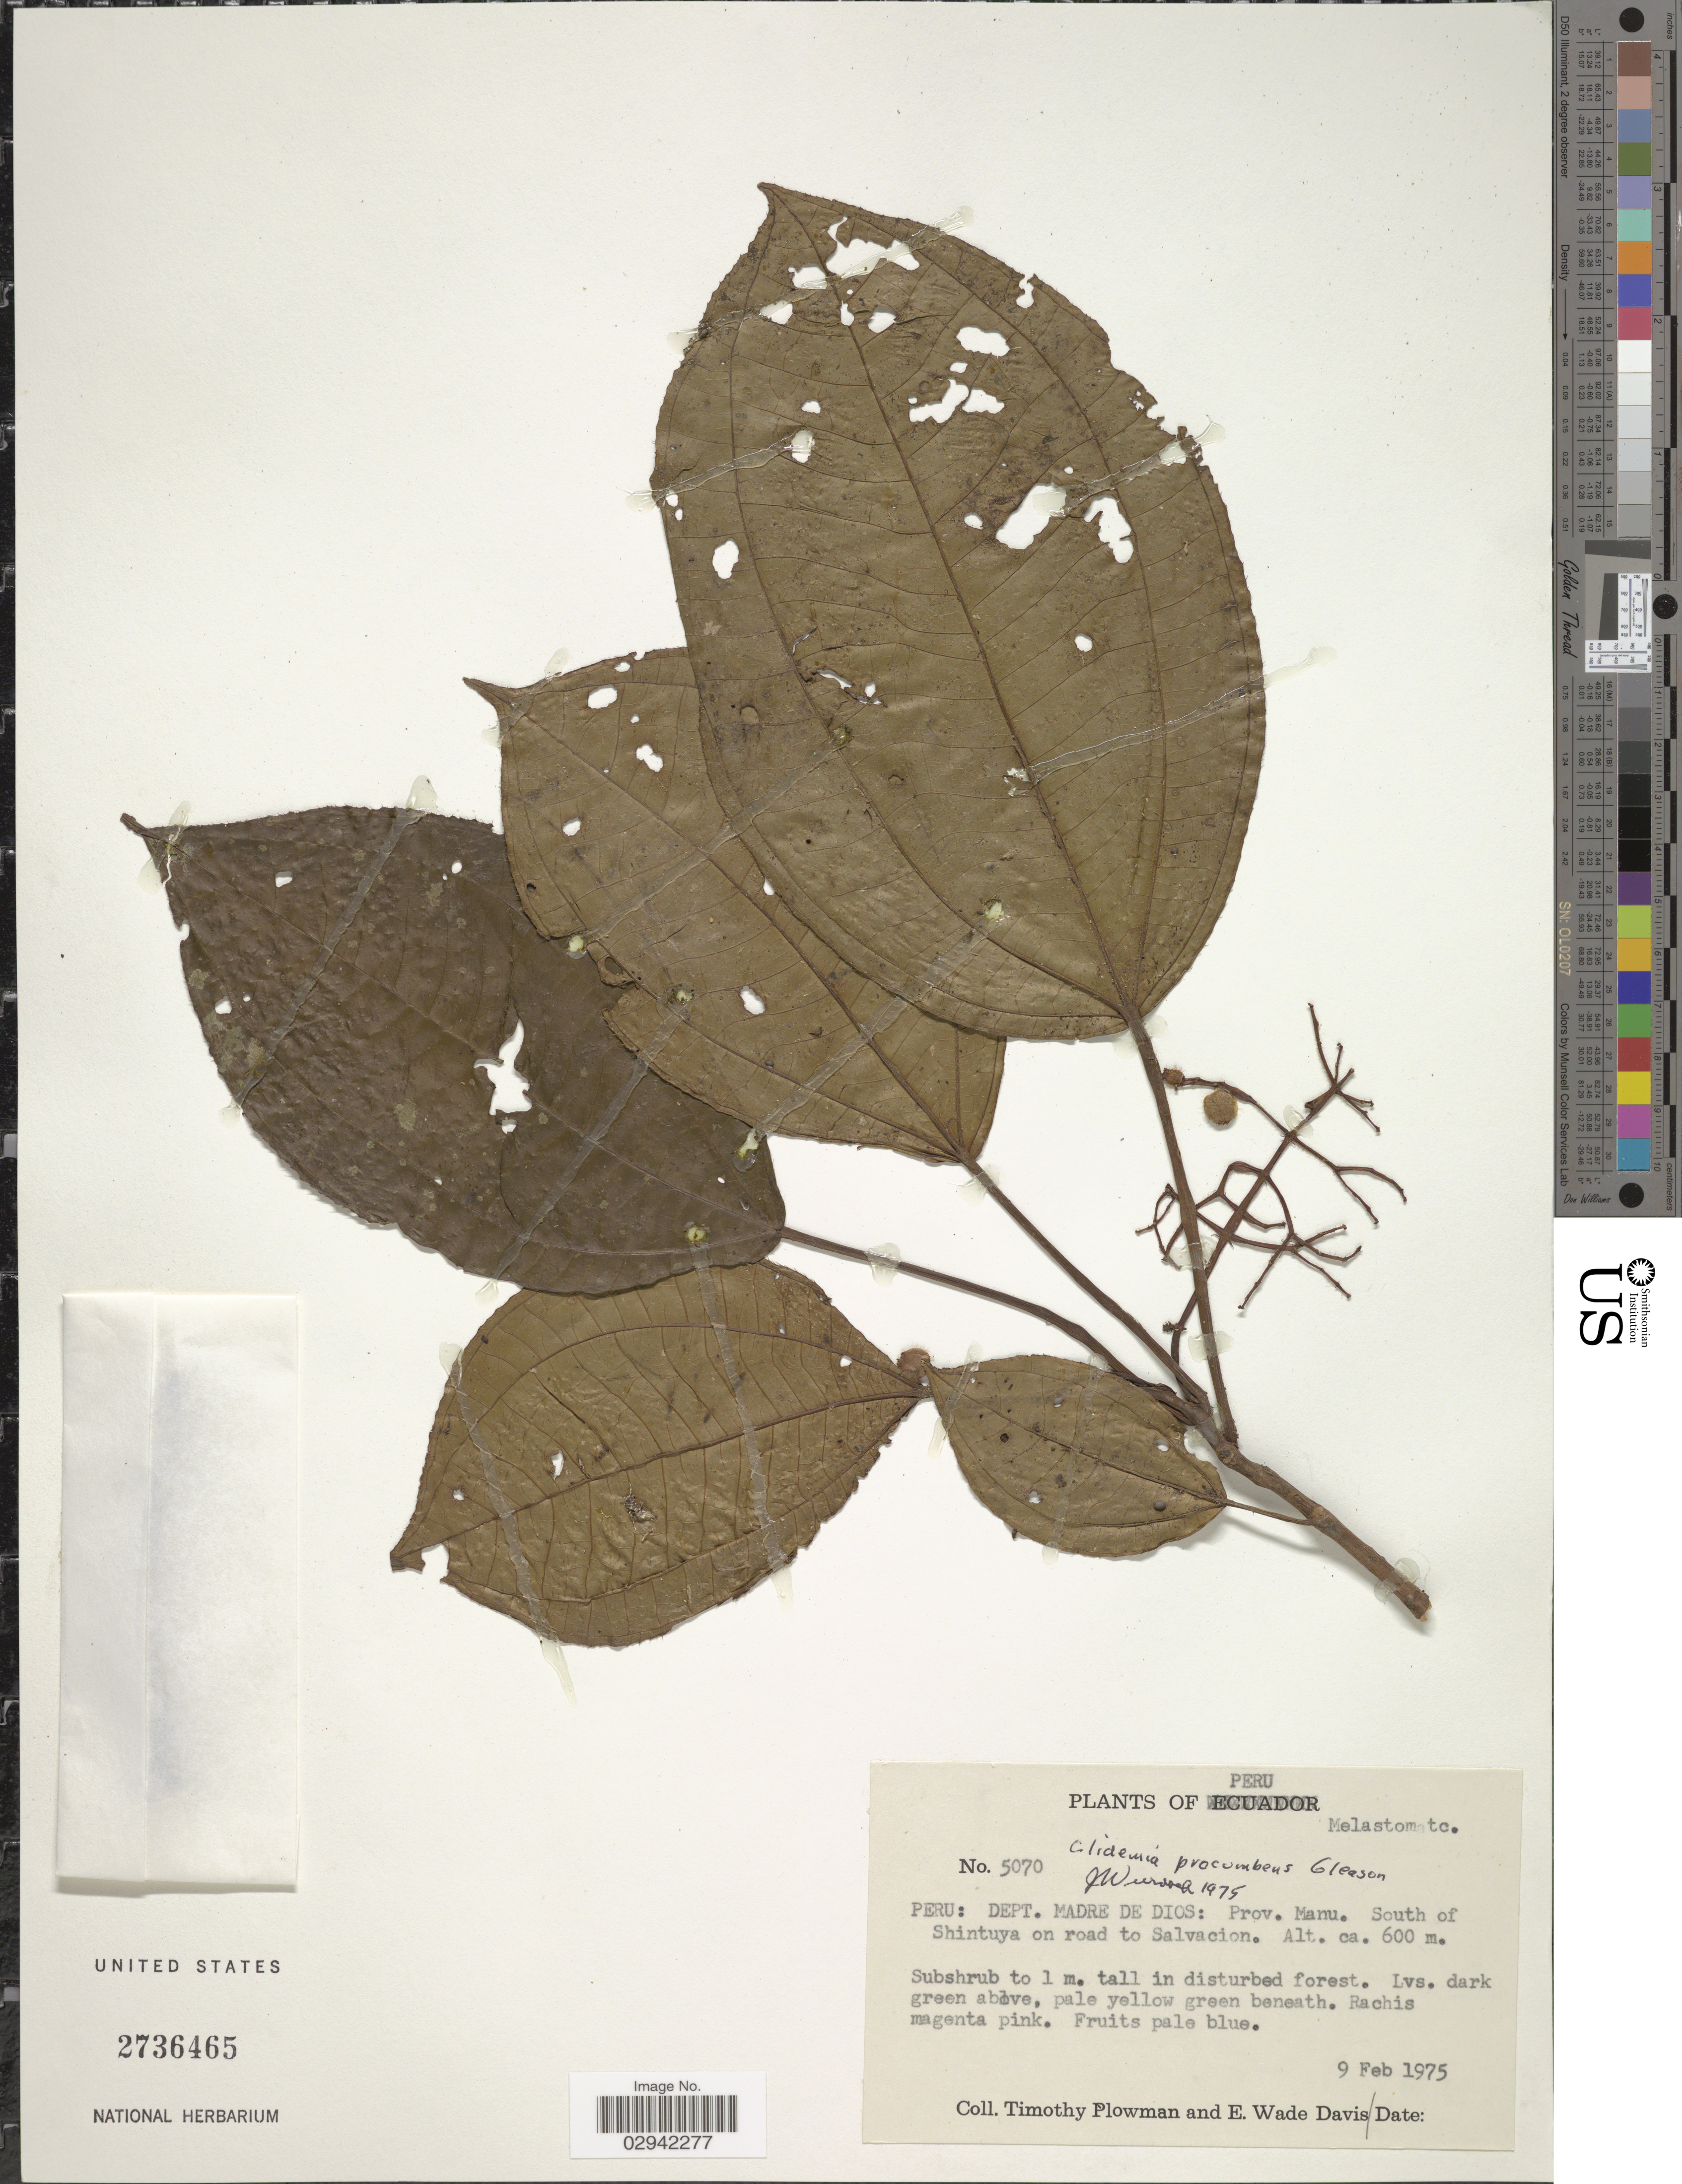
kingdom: Plantae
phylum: Tracheophyta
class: Magnoliopsida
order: Myrtales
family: Melastomataceae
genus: Miconia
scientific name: Miconia procumbens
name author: (Gleason) Wurdack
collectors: T. Plowman & E. W. Davis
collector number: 5070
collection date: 1975-02-09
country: Peru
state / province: Madre de Dios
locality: Dept. Madre de Dios: Prov. Manu. South of Shintuya on road to Salvacion.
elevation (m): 600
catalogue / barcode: US 2736465